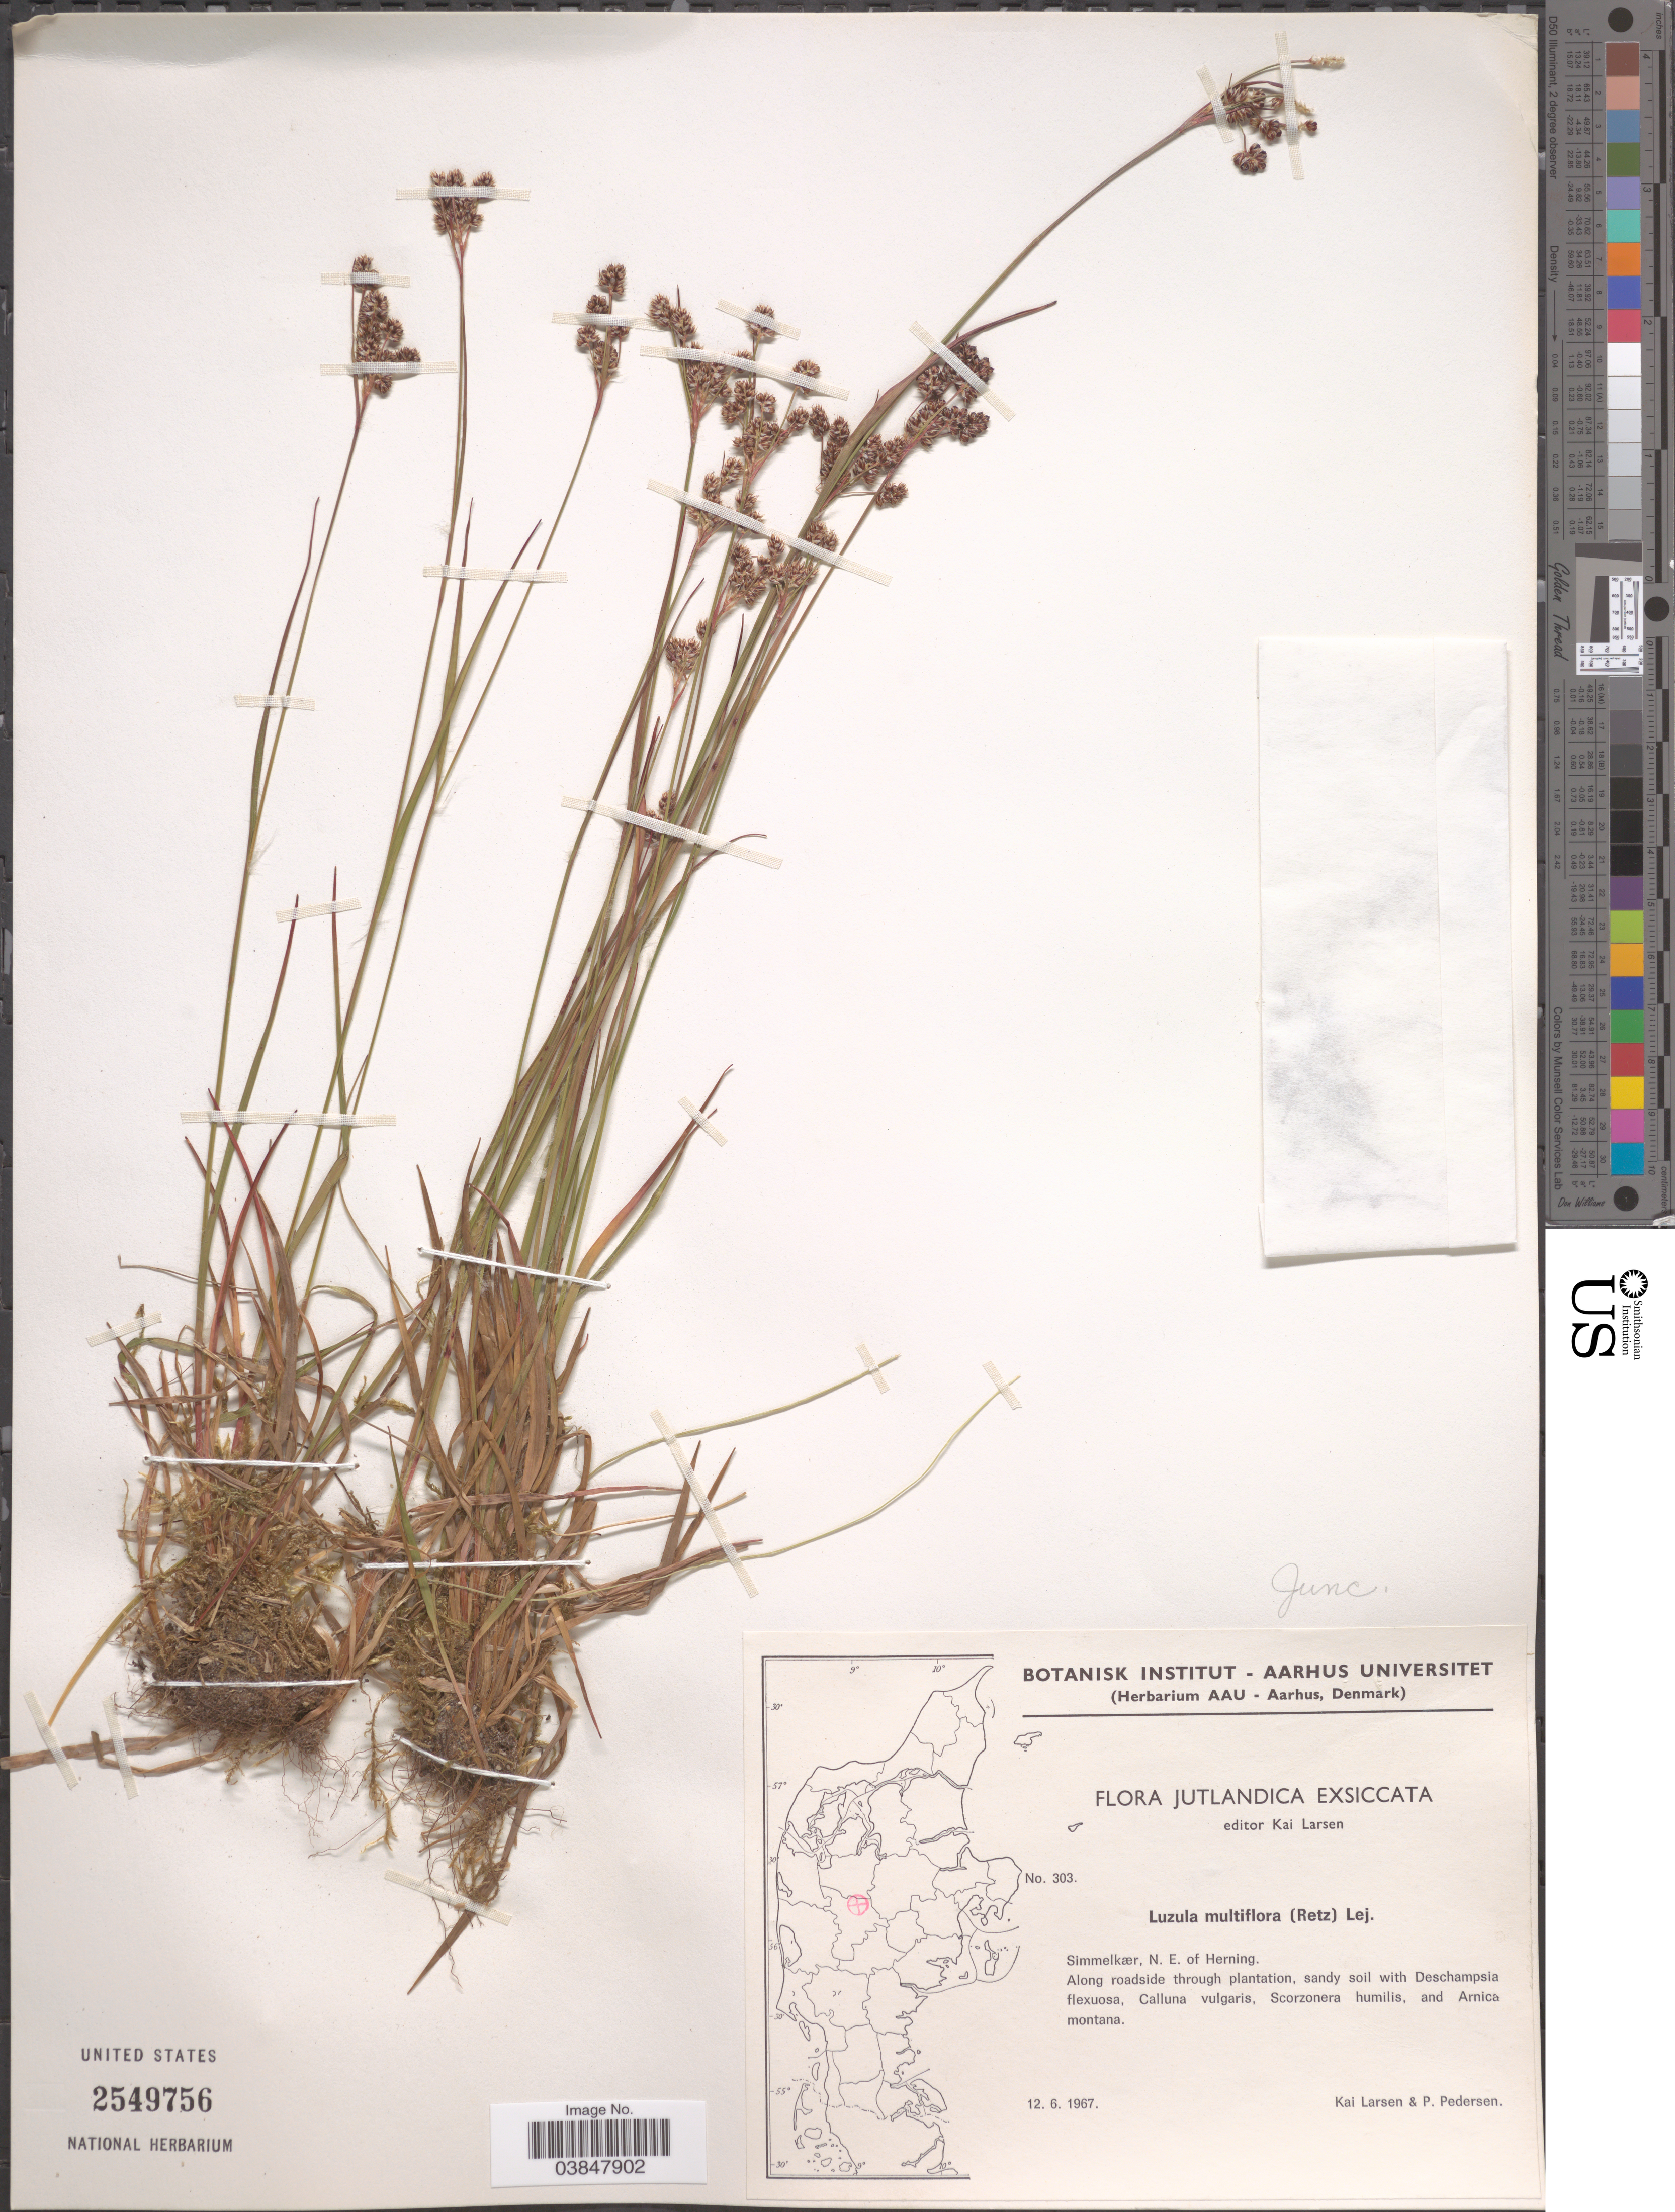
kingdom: Plantae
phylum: Tracheophyta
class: Liliopsida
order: Poales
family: Juncaceae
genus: Luzula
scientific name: Luzula multiflora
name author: (Ehrh.) Lej.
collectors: K. Larsen & P. Pedersen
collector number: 303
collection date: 1967-06-12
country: Denmark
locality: Jutlandica. Simmelkær, N.E. of Herning.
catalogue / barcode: US 2549756